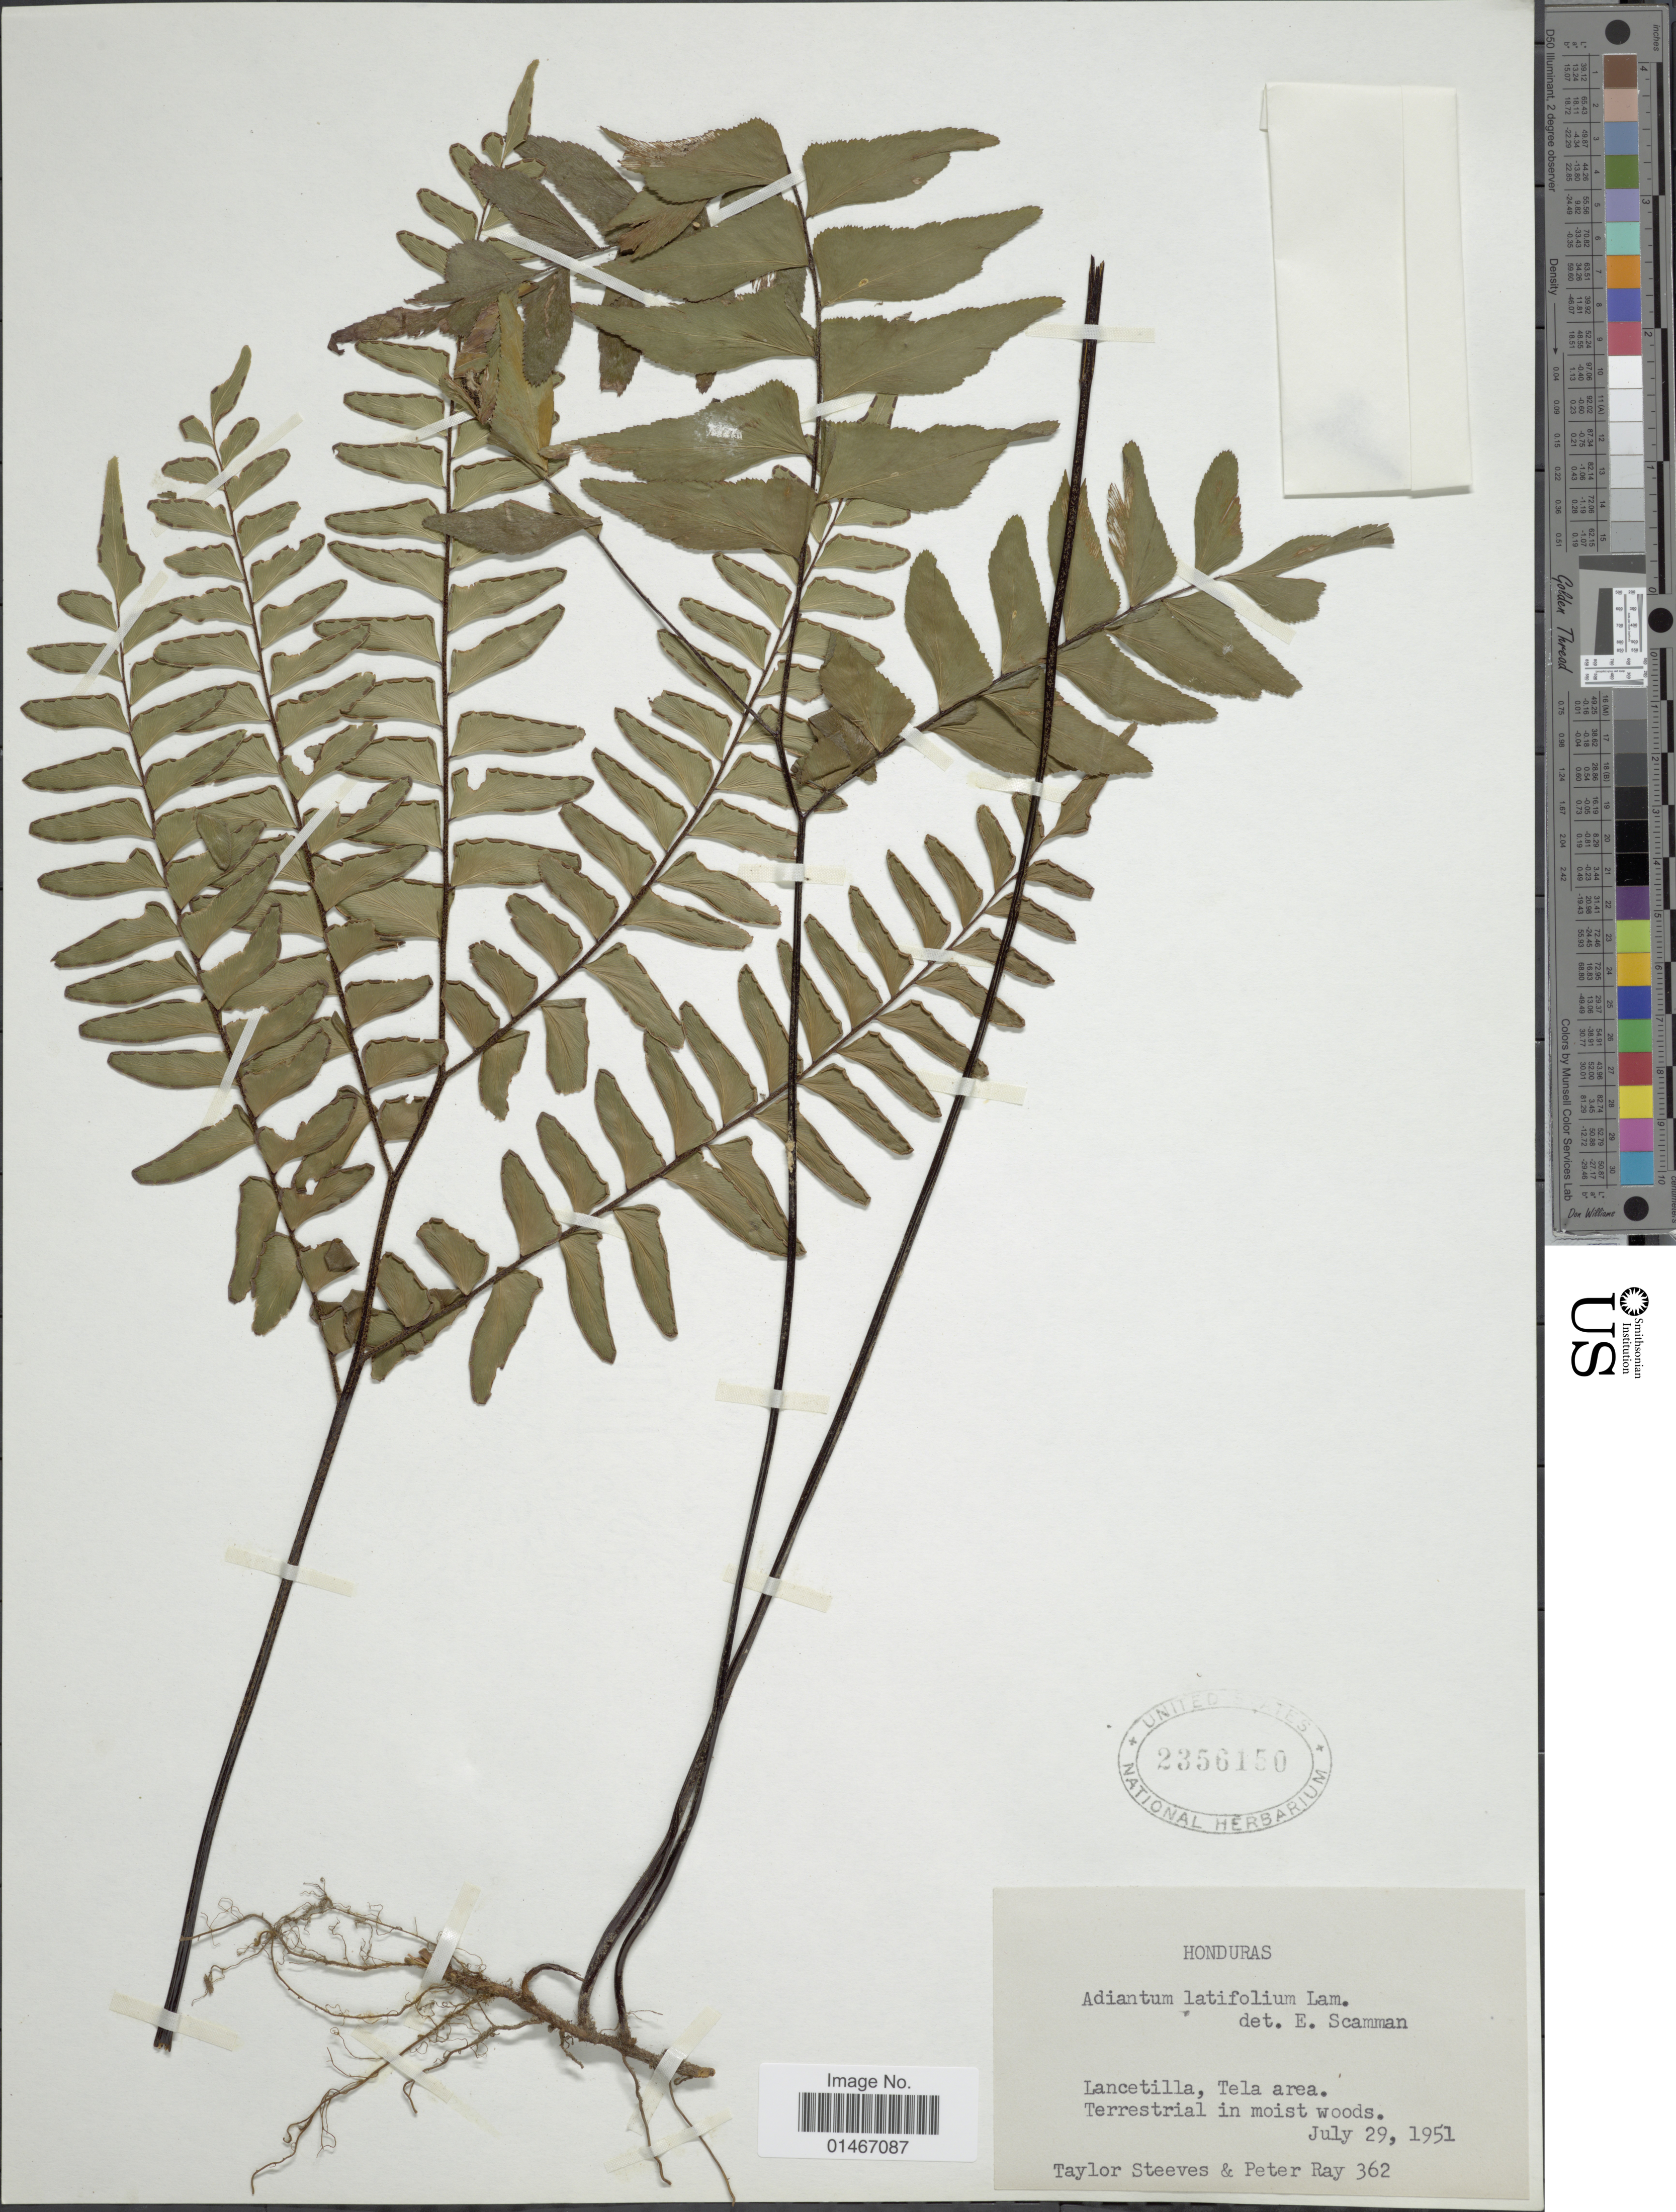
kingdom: Plantae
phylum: Tracheophyta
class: Polypodiopsida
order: Polypodiales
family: Pteridaceae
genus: Adiantum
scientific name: Adiantum latifolium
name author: Lam.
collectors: S. Taylor & R. Peter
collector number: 362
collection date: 1951-07-29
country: Honduras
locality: Lancetilla valley, Tela area.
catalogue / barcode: US 2356150